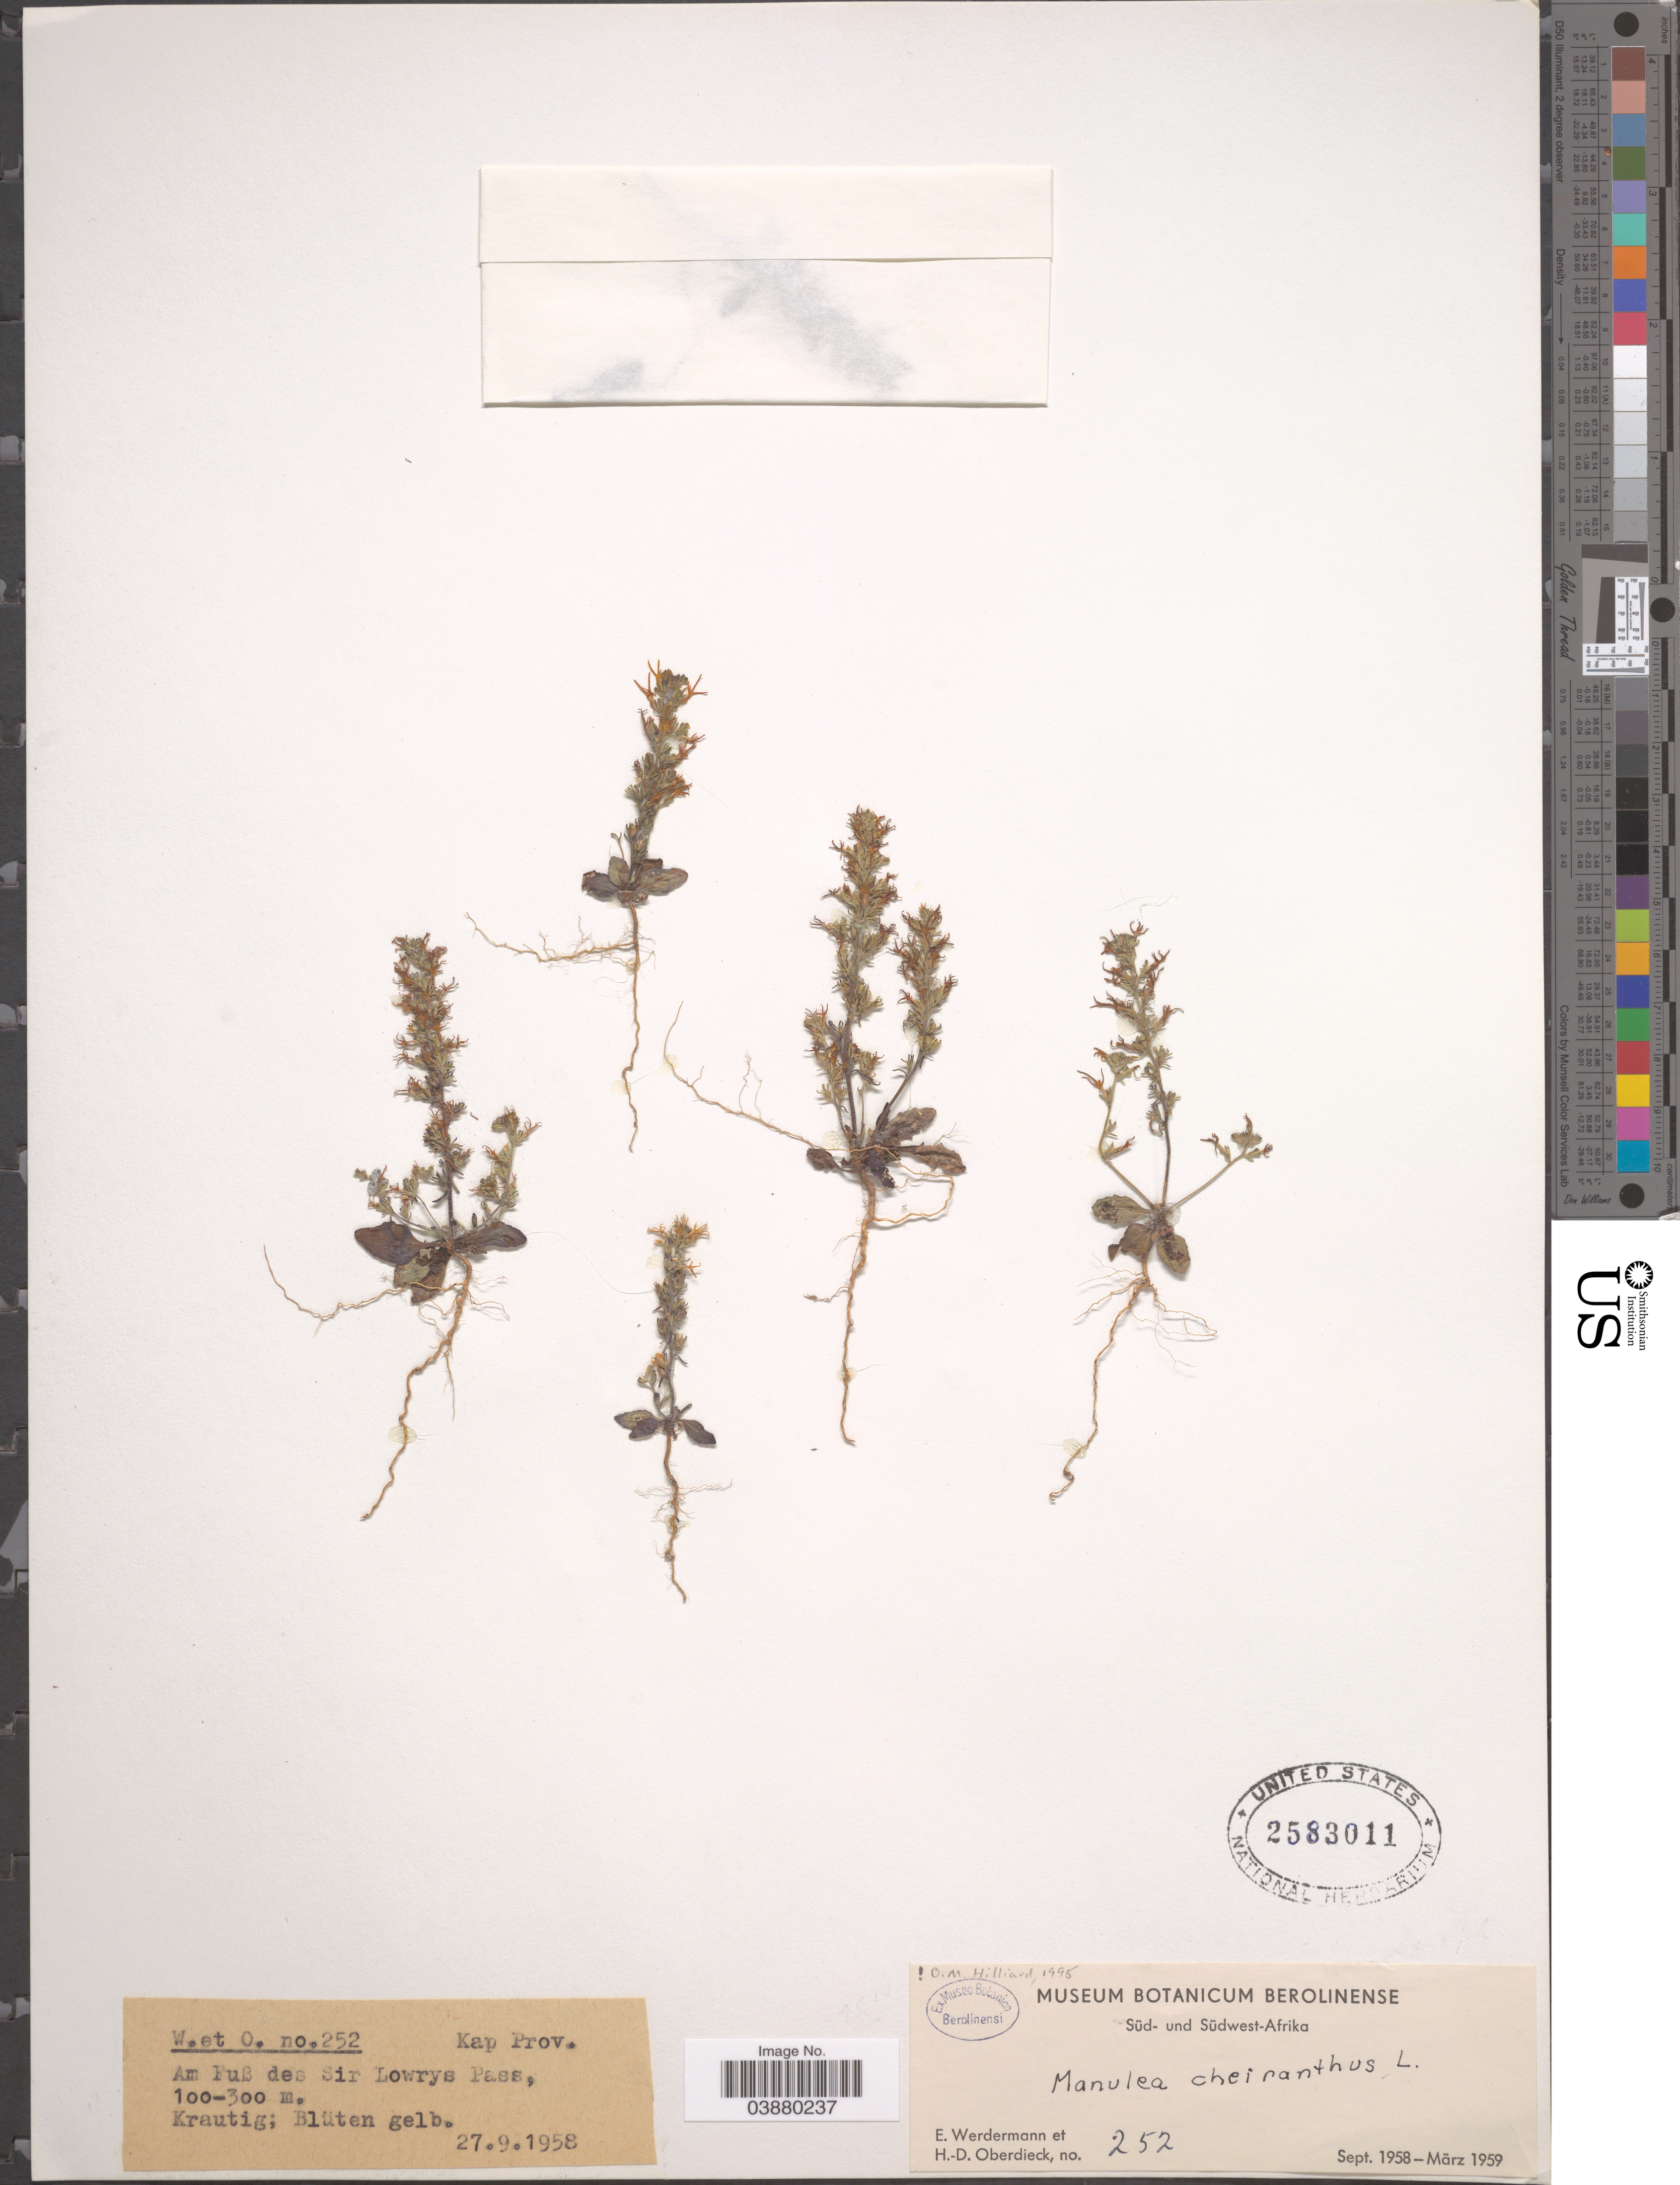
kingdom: Plantae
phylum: Tracheophyta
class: Magnoliopsida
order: Lamiales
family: Scrophulariaceae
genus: Manulea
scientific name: Manulea cheiranthus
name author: (L.) L.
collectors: E. Werdermann & H. Oberdieck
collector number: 252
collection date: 1958-09-27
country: South Africa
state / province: Western Cape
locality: Kap Prov. Am Fuß des Sir Lowrys Pass.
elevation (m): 100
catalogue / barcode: US 2583011